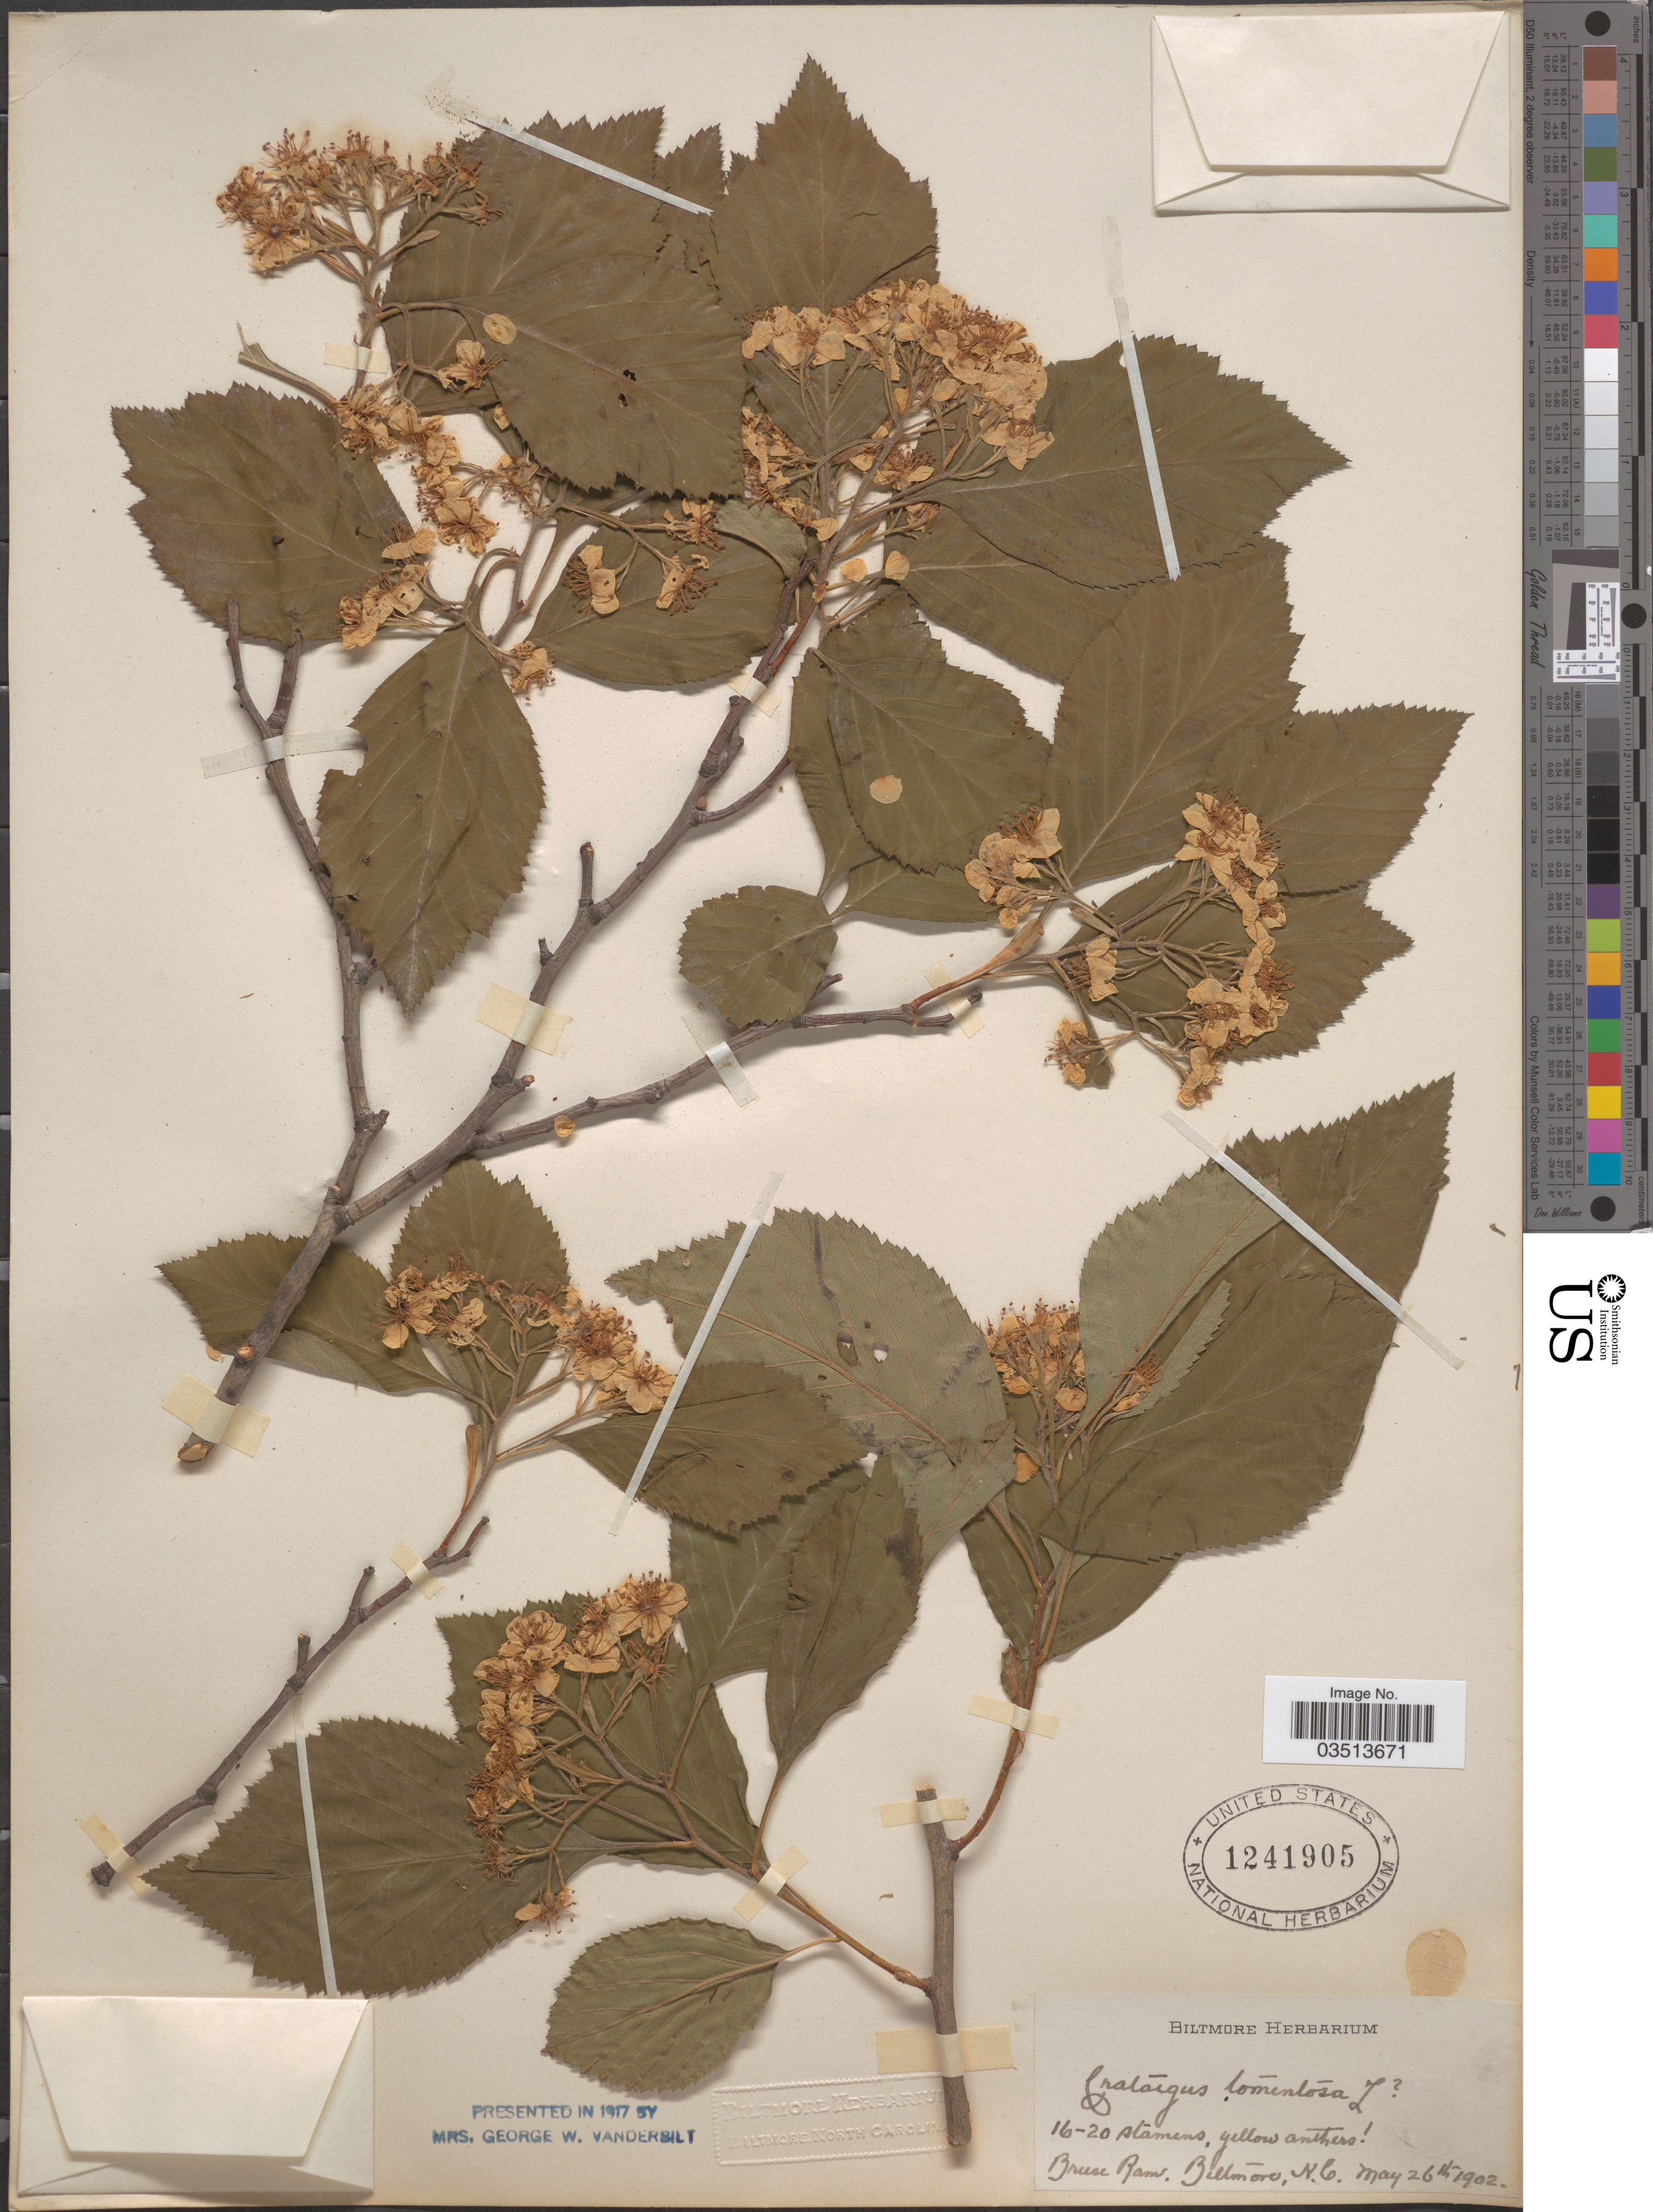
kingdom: Plantae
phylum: Tracheophyta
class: Magnoliopsida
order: Rosales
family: Rosaceae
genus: Crataegus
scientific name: Crataegus calpodendron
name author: (Ehrh.) Medik.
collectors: B. Ram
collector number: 16-20?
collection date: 1902-05-26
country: United States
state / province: North Carolina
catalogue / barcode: US 1241905